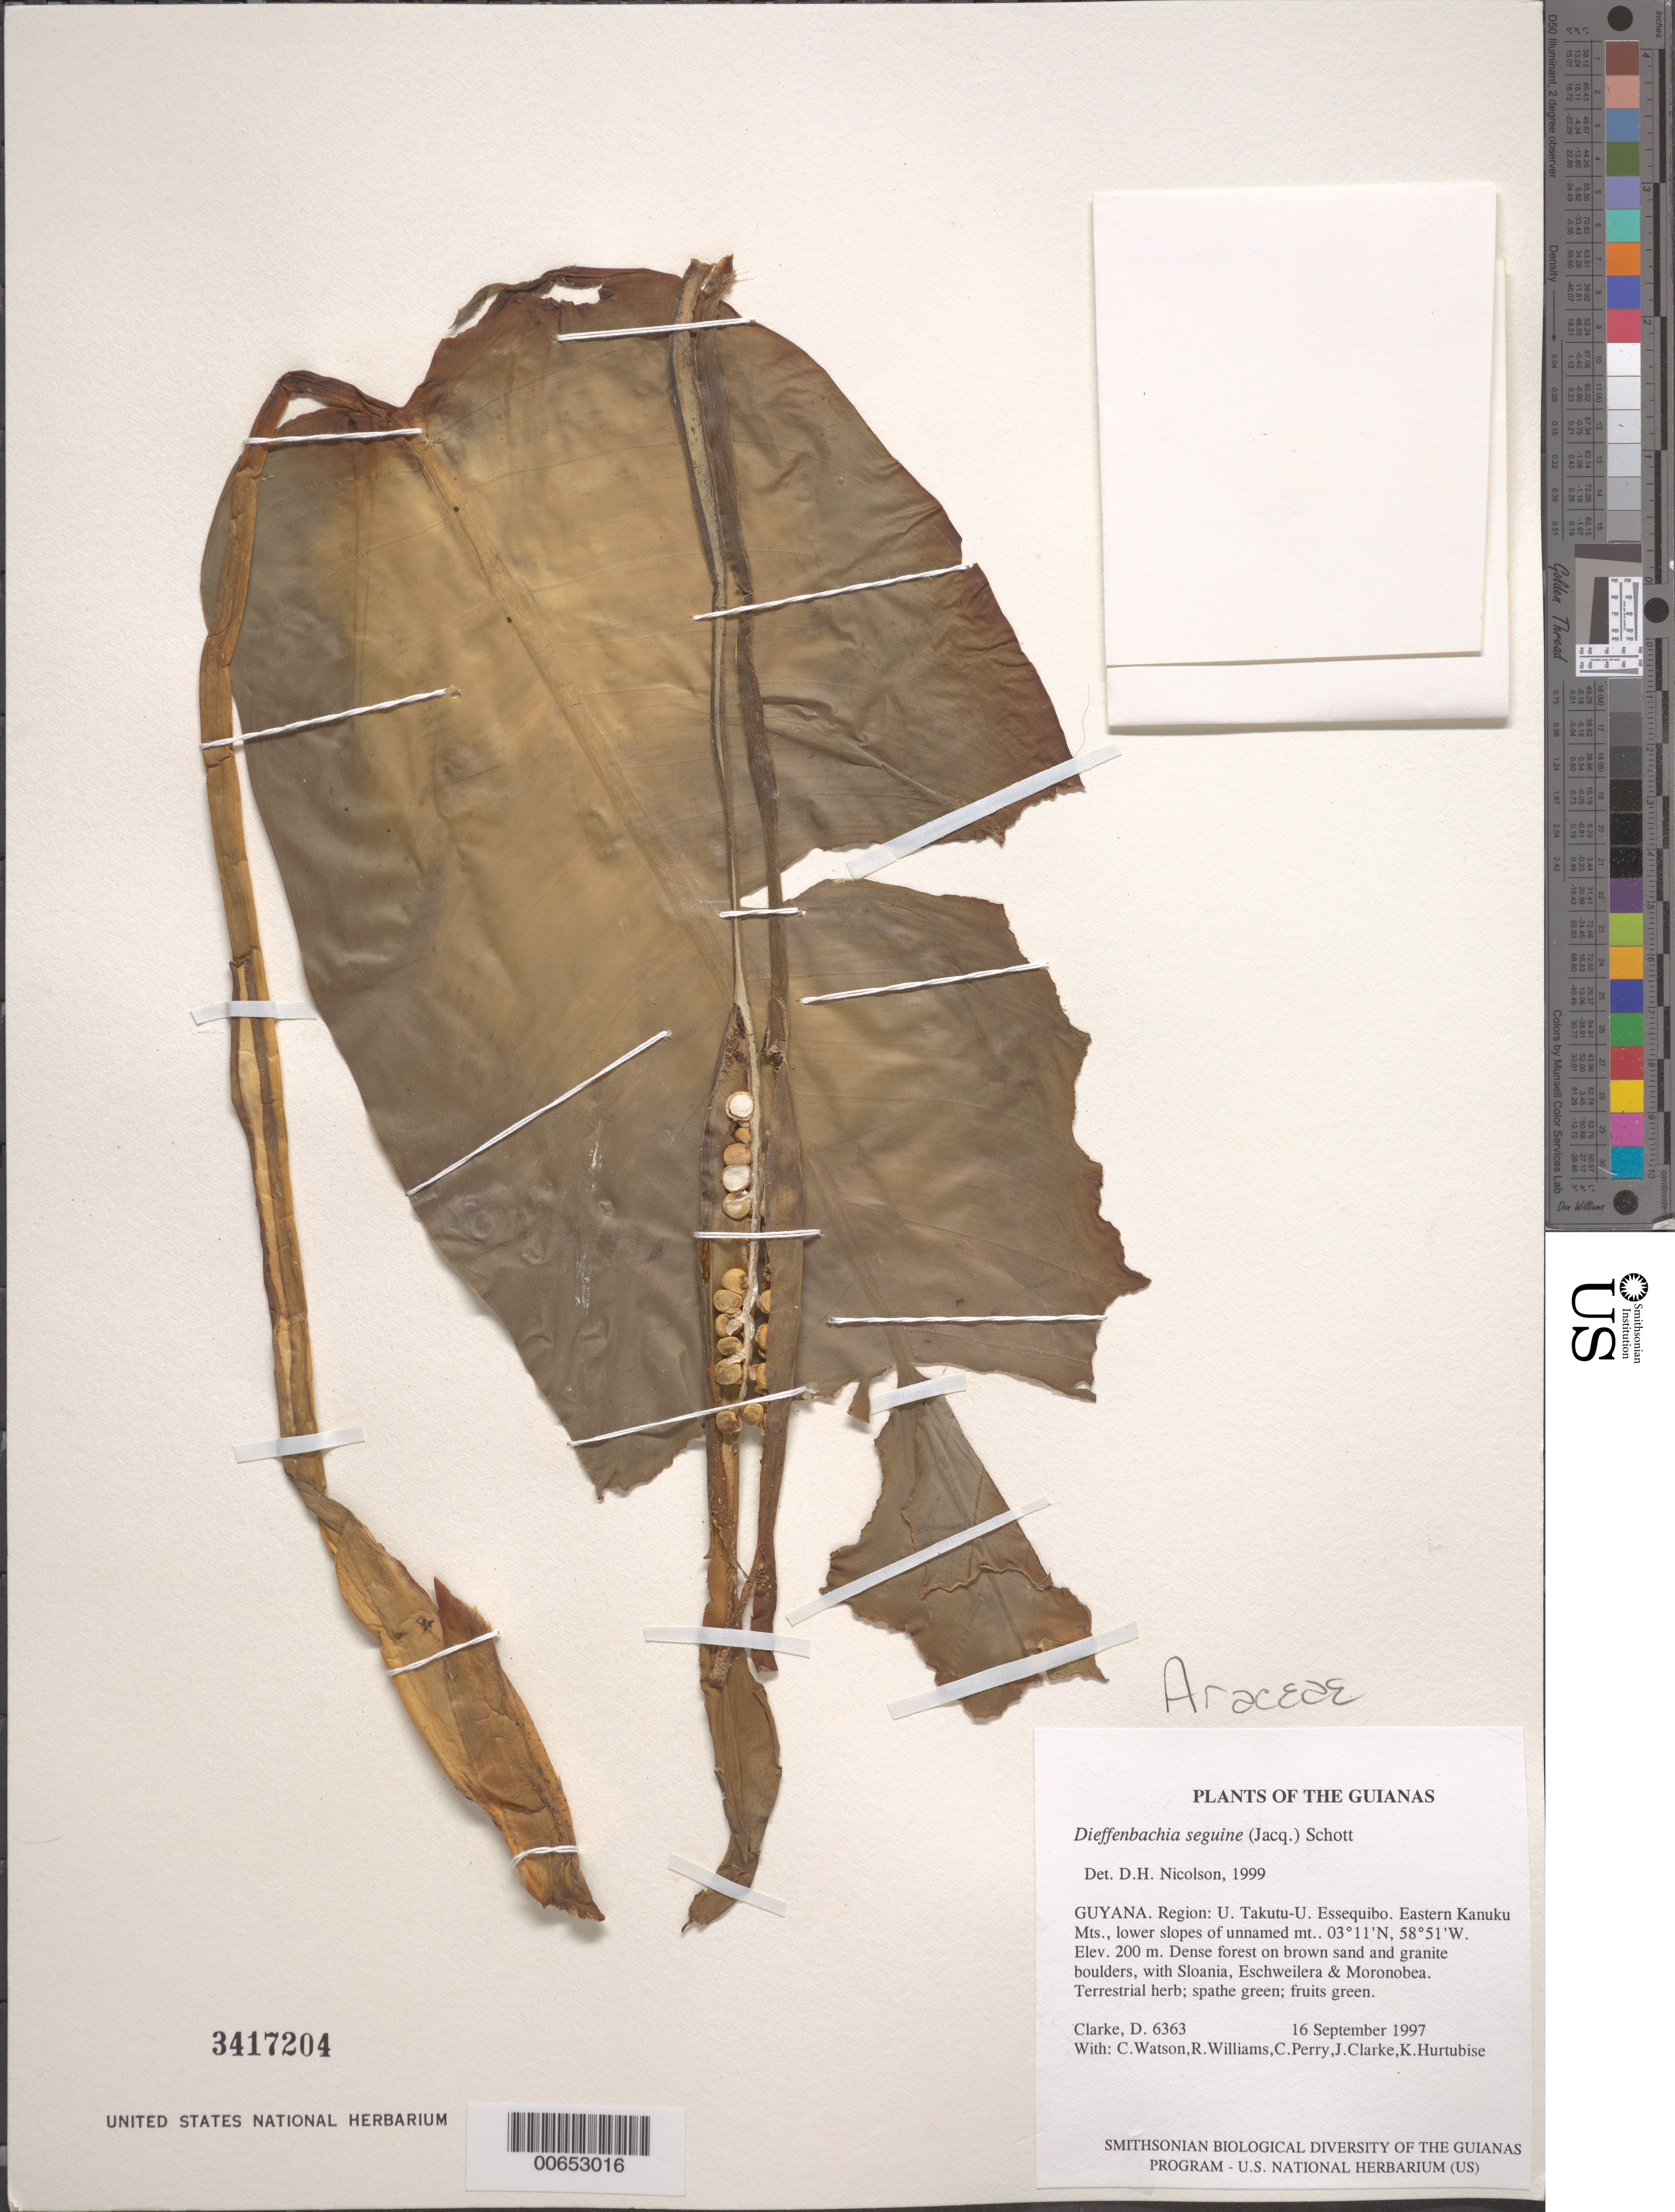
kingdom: Plantae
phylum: Tracheophyta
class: Liliopsida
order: Alismatales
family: Araceae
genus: Dieffenbachia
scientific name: Dieffenbachia seguine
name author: (Jacq.) Schott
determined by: Nicolson, Dan H.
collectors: H. D. Clarke, C. Watson, R. Williams, C. Perry, J. Clarke & K. Hurtubise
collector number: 6363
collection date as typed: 16 September 1997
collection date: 1997-09-16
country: Guyana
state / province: U. Takutu-U. Essequibo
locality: Eastern Kanuku Mts., lower slopes of unnamed mt.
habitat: Dense forest on brown sand and granite boulders, with Sloanea, Eschweilera & Moronobea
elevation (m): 200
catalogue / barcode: US 3417204